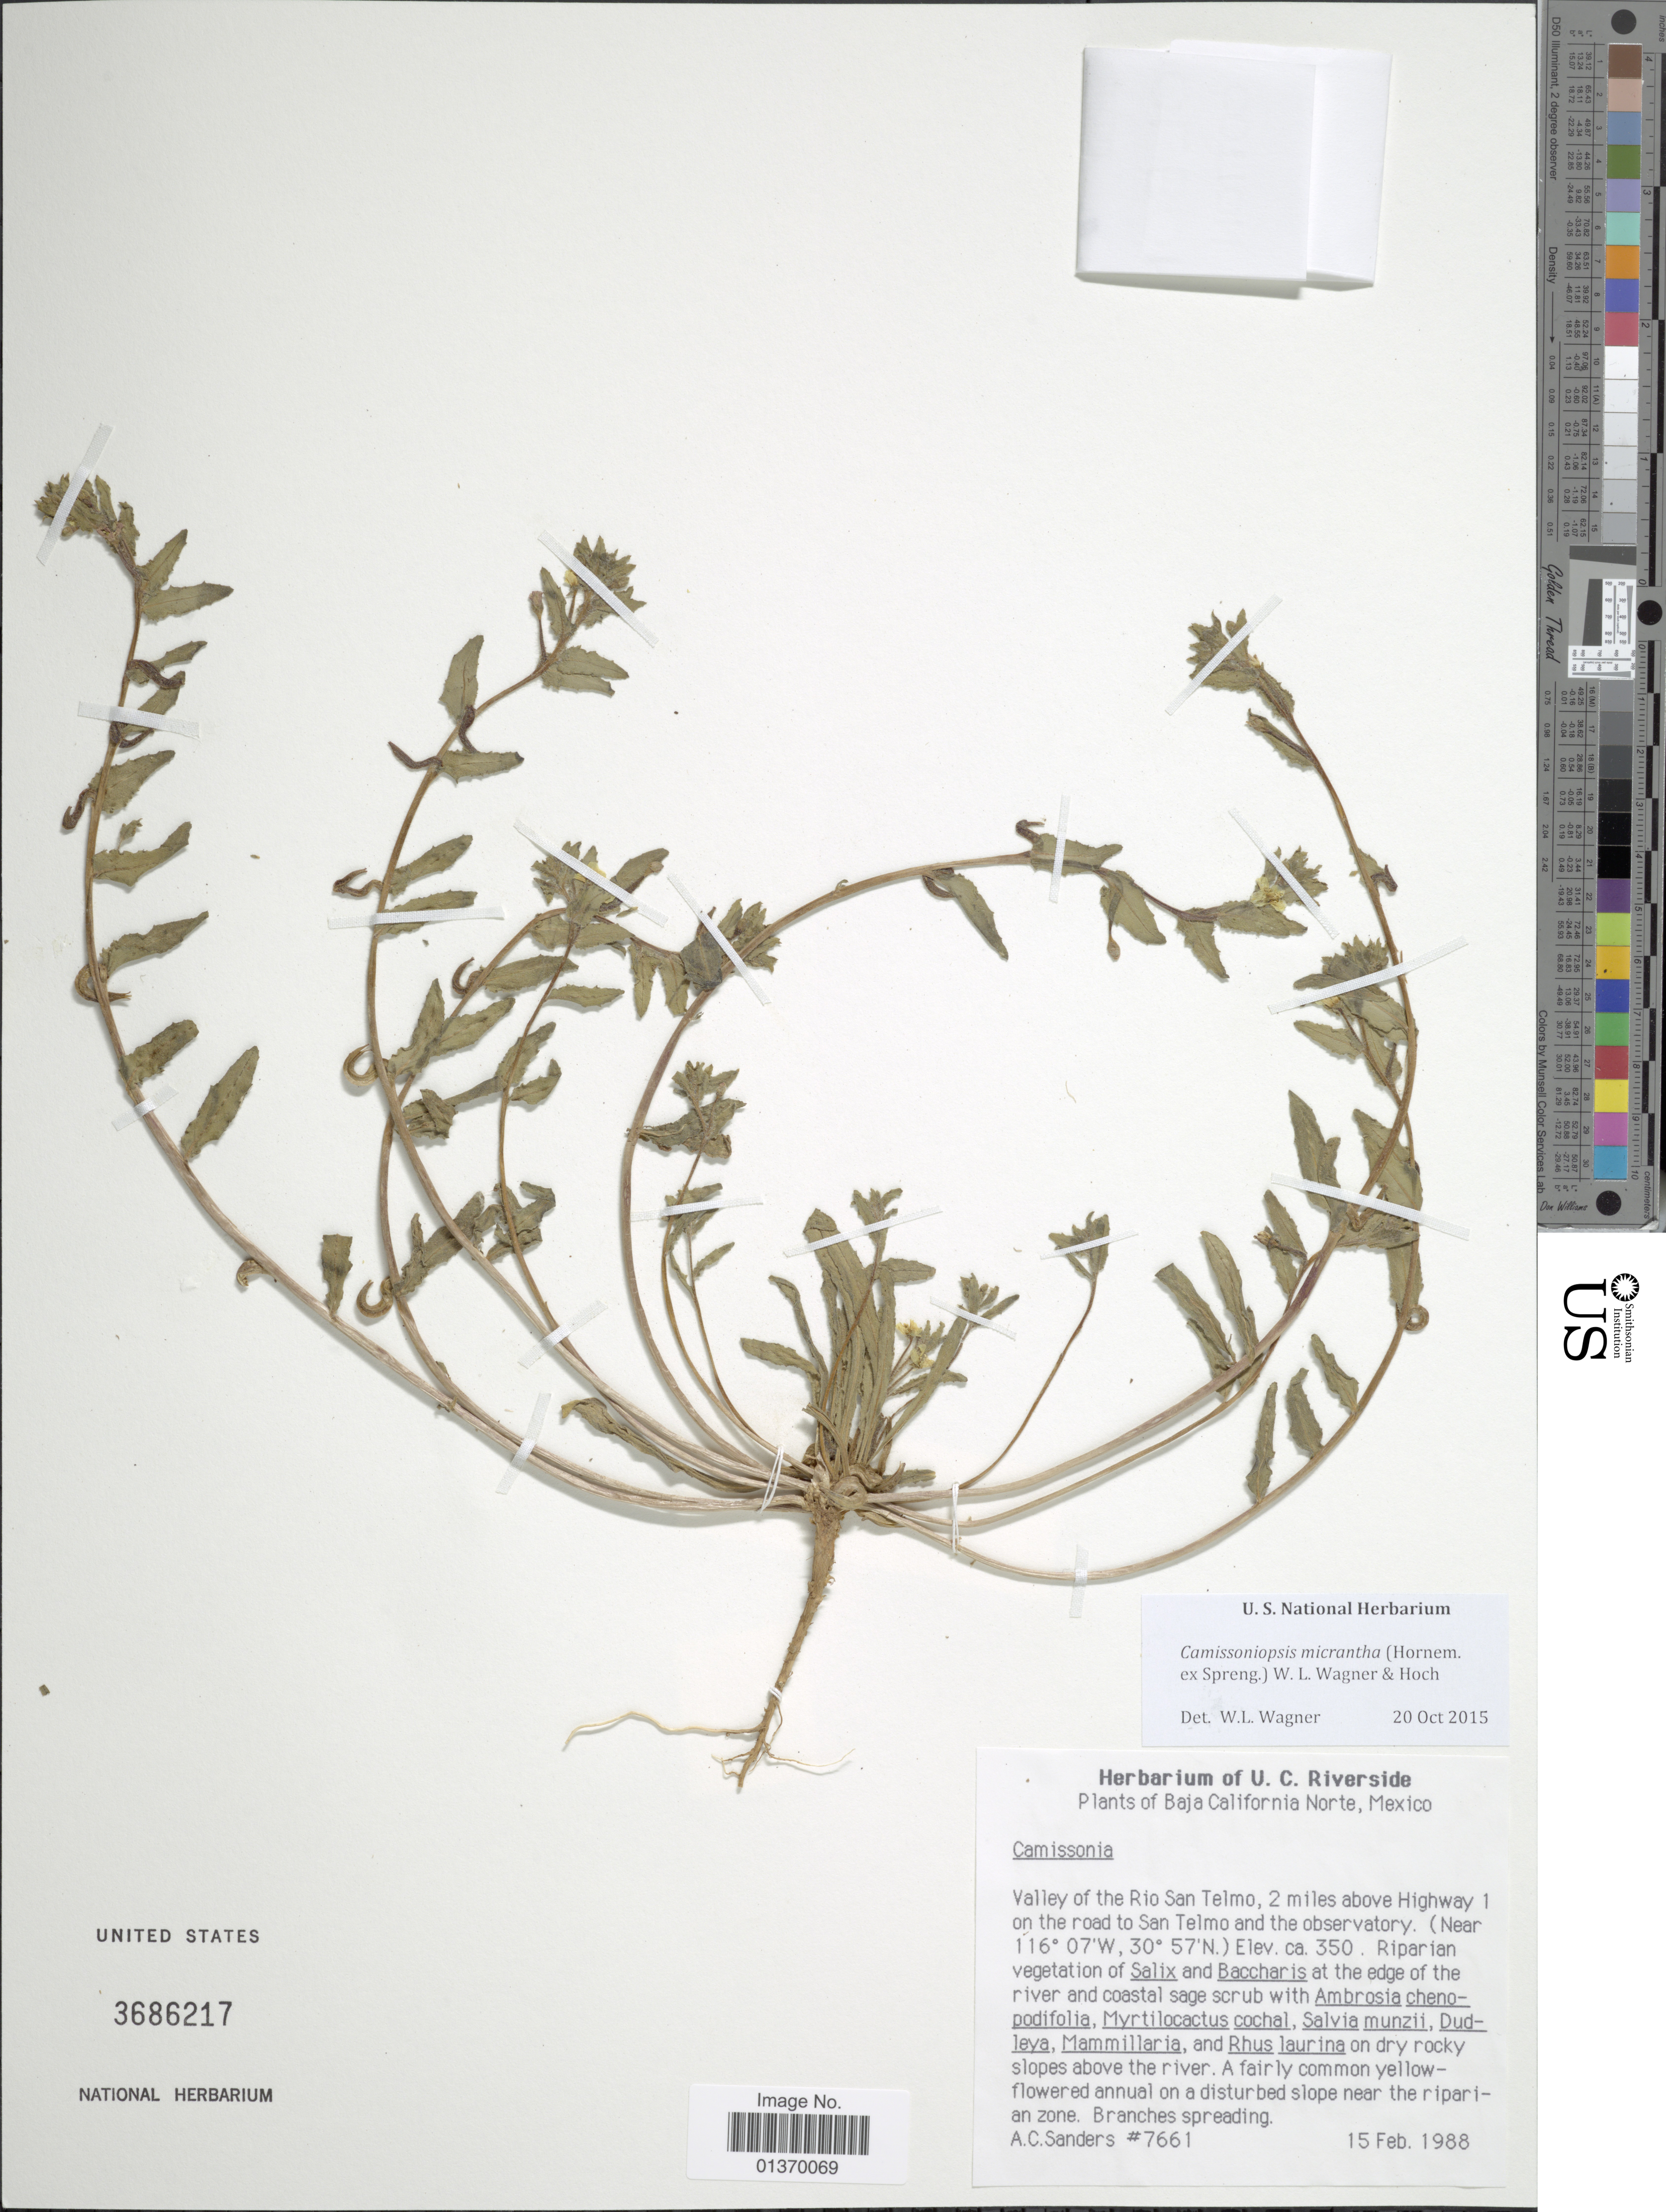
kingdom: Plantae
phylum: Tracheophyta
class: Magnoliopsida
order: Myrtales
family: Onagraceae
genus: Camissoniopsis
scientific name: Camissoniopsis micrantha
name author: (Hornem. ex Spreng.) W.L. Wagner & Hoch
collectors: A. Sanders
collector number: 7661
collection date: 1988-02-15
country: Mexico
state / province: Baja California Norte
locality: Valley of the Rio San Telmo, 2 miles above Highway 1 on the road to San Telmo and the observatory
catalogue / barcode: US 3686217